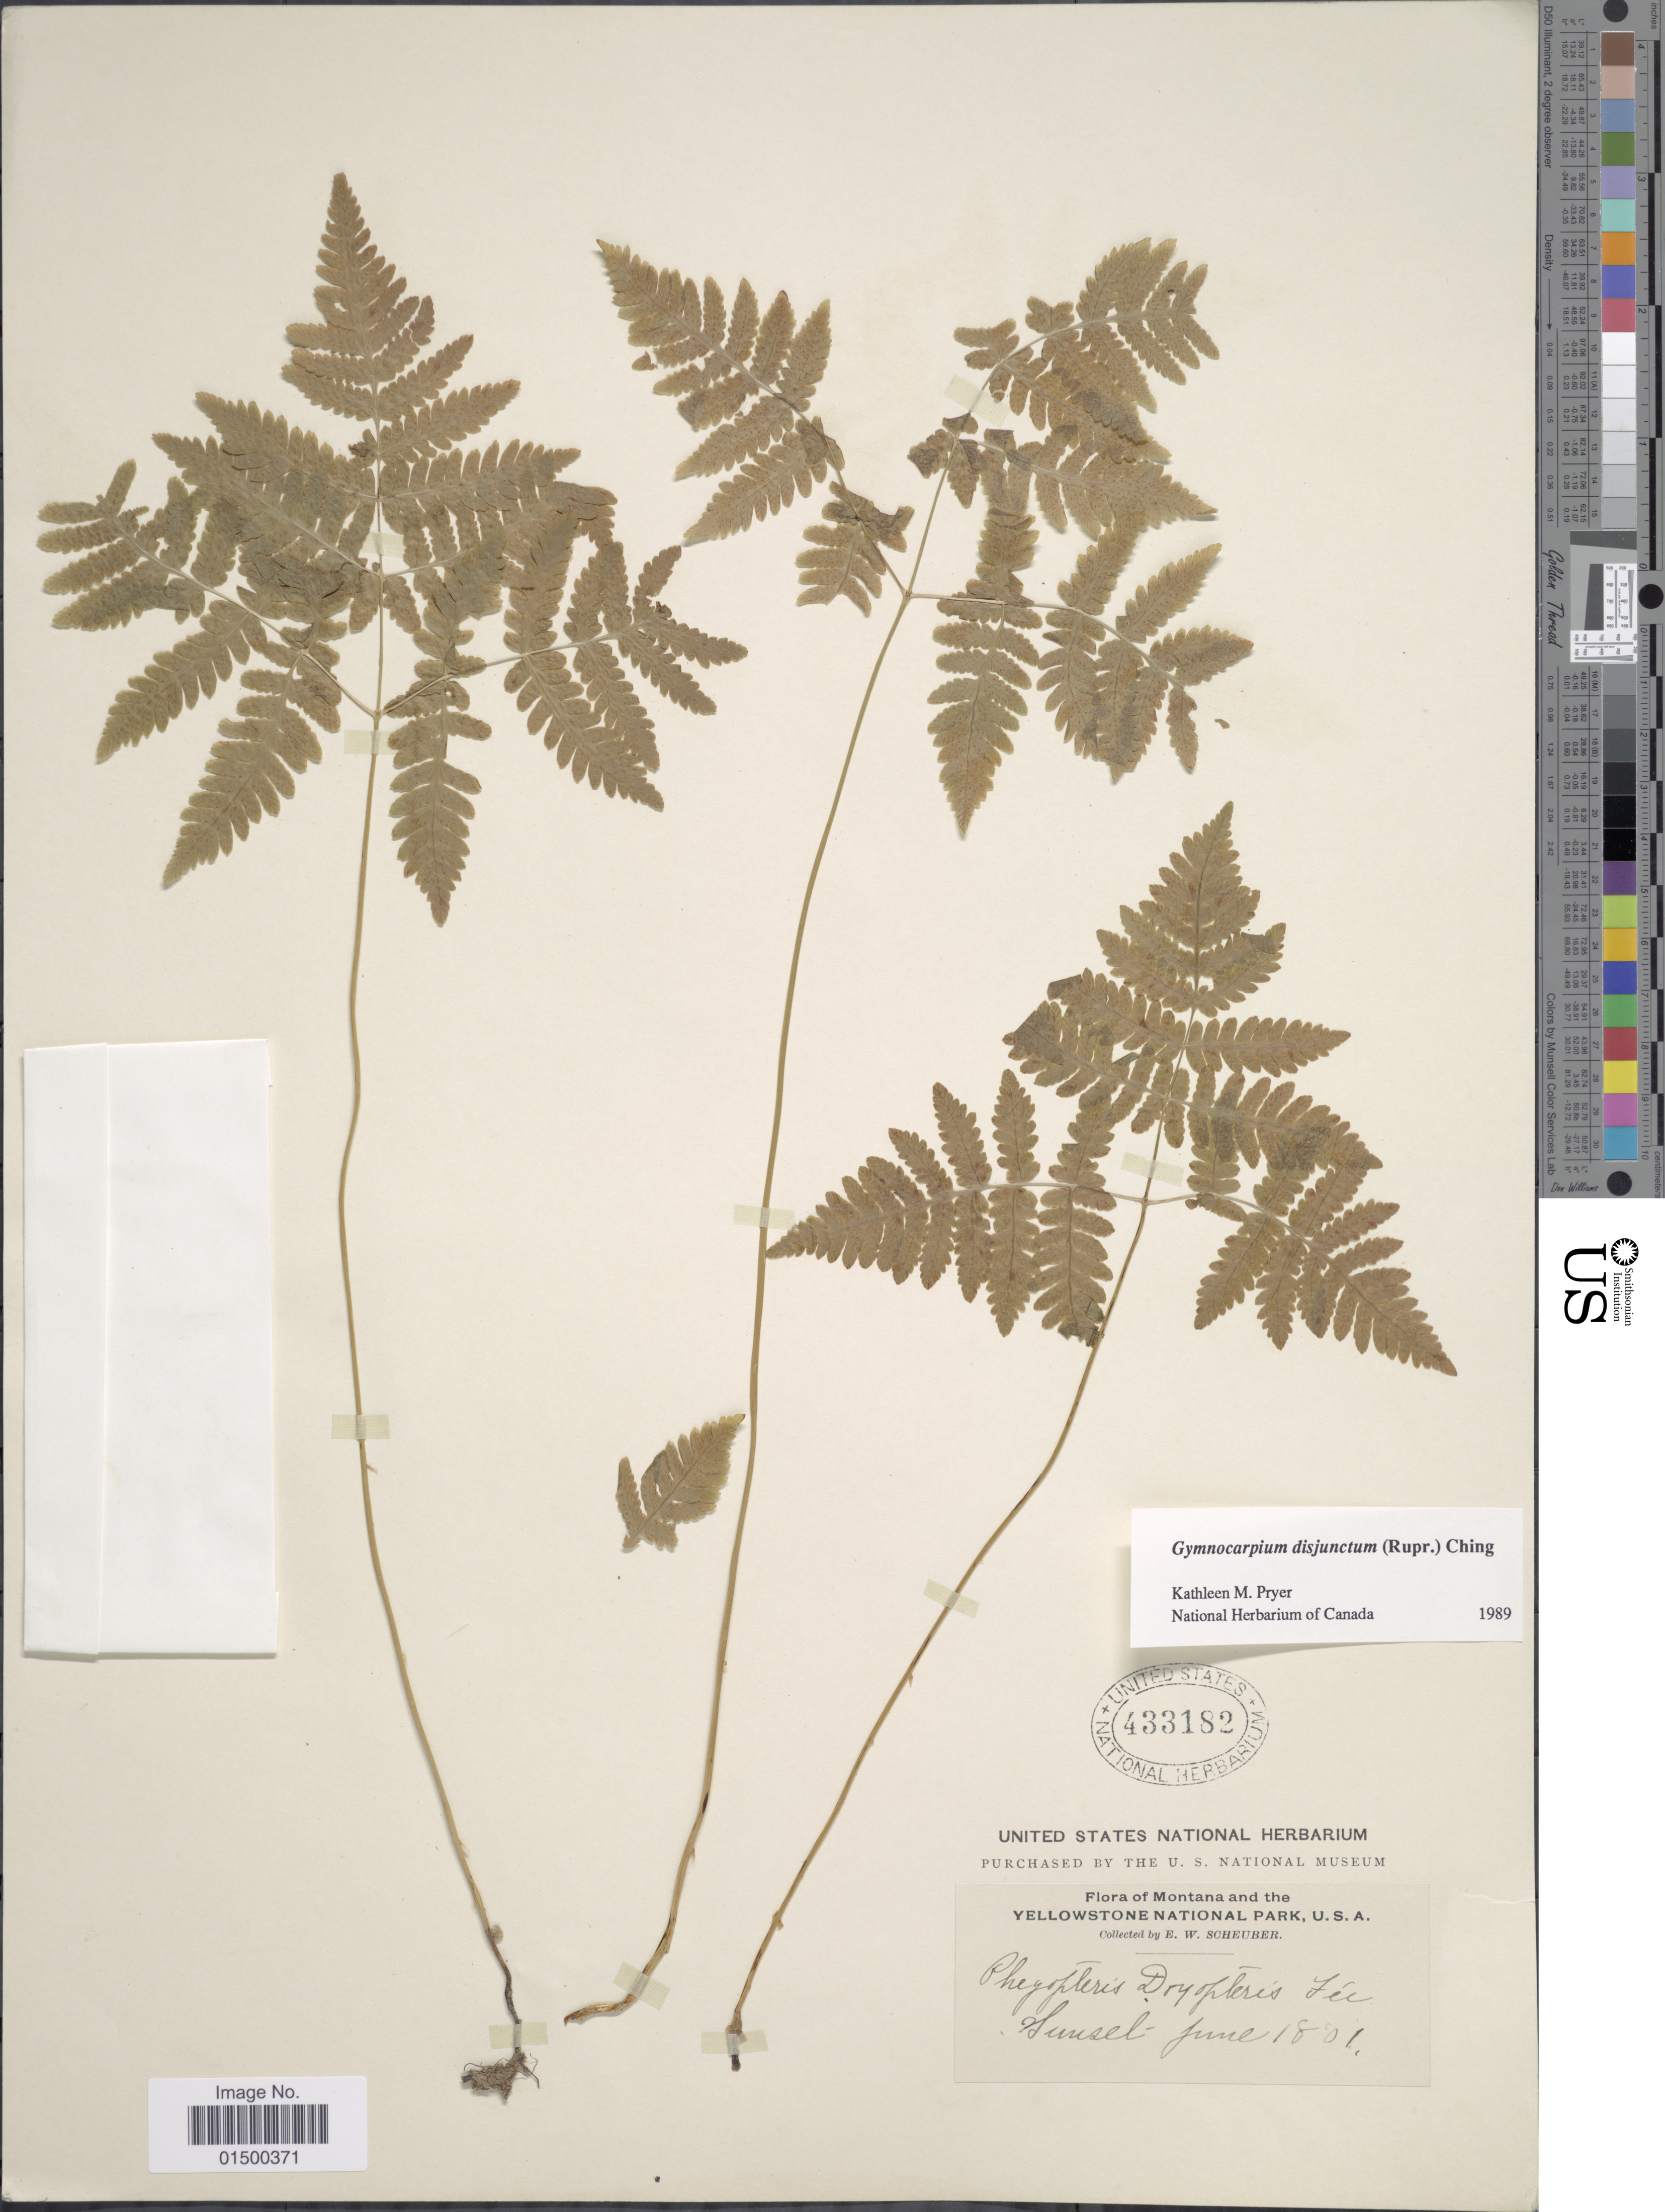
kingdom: Plantae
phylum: Tracheophyta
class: Polypodiopsida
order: Polypodiales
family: Cystopteridaceae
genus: Gymnocarpium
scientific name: Gymnocarpium disjunctum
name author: (Rupr.) Ching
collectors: E. Scheuber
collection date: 1801-06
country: United States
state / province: Montana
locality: Montana and the Yellowstone Park,U.S.A. Sunset.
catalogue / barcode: US 433182